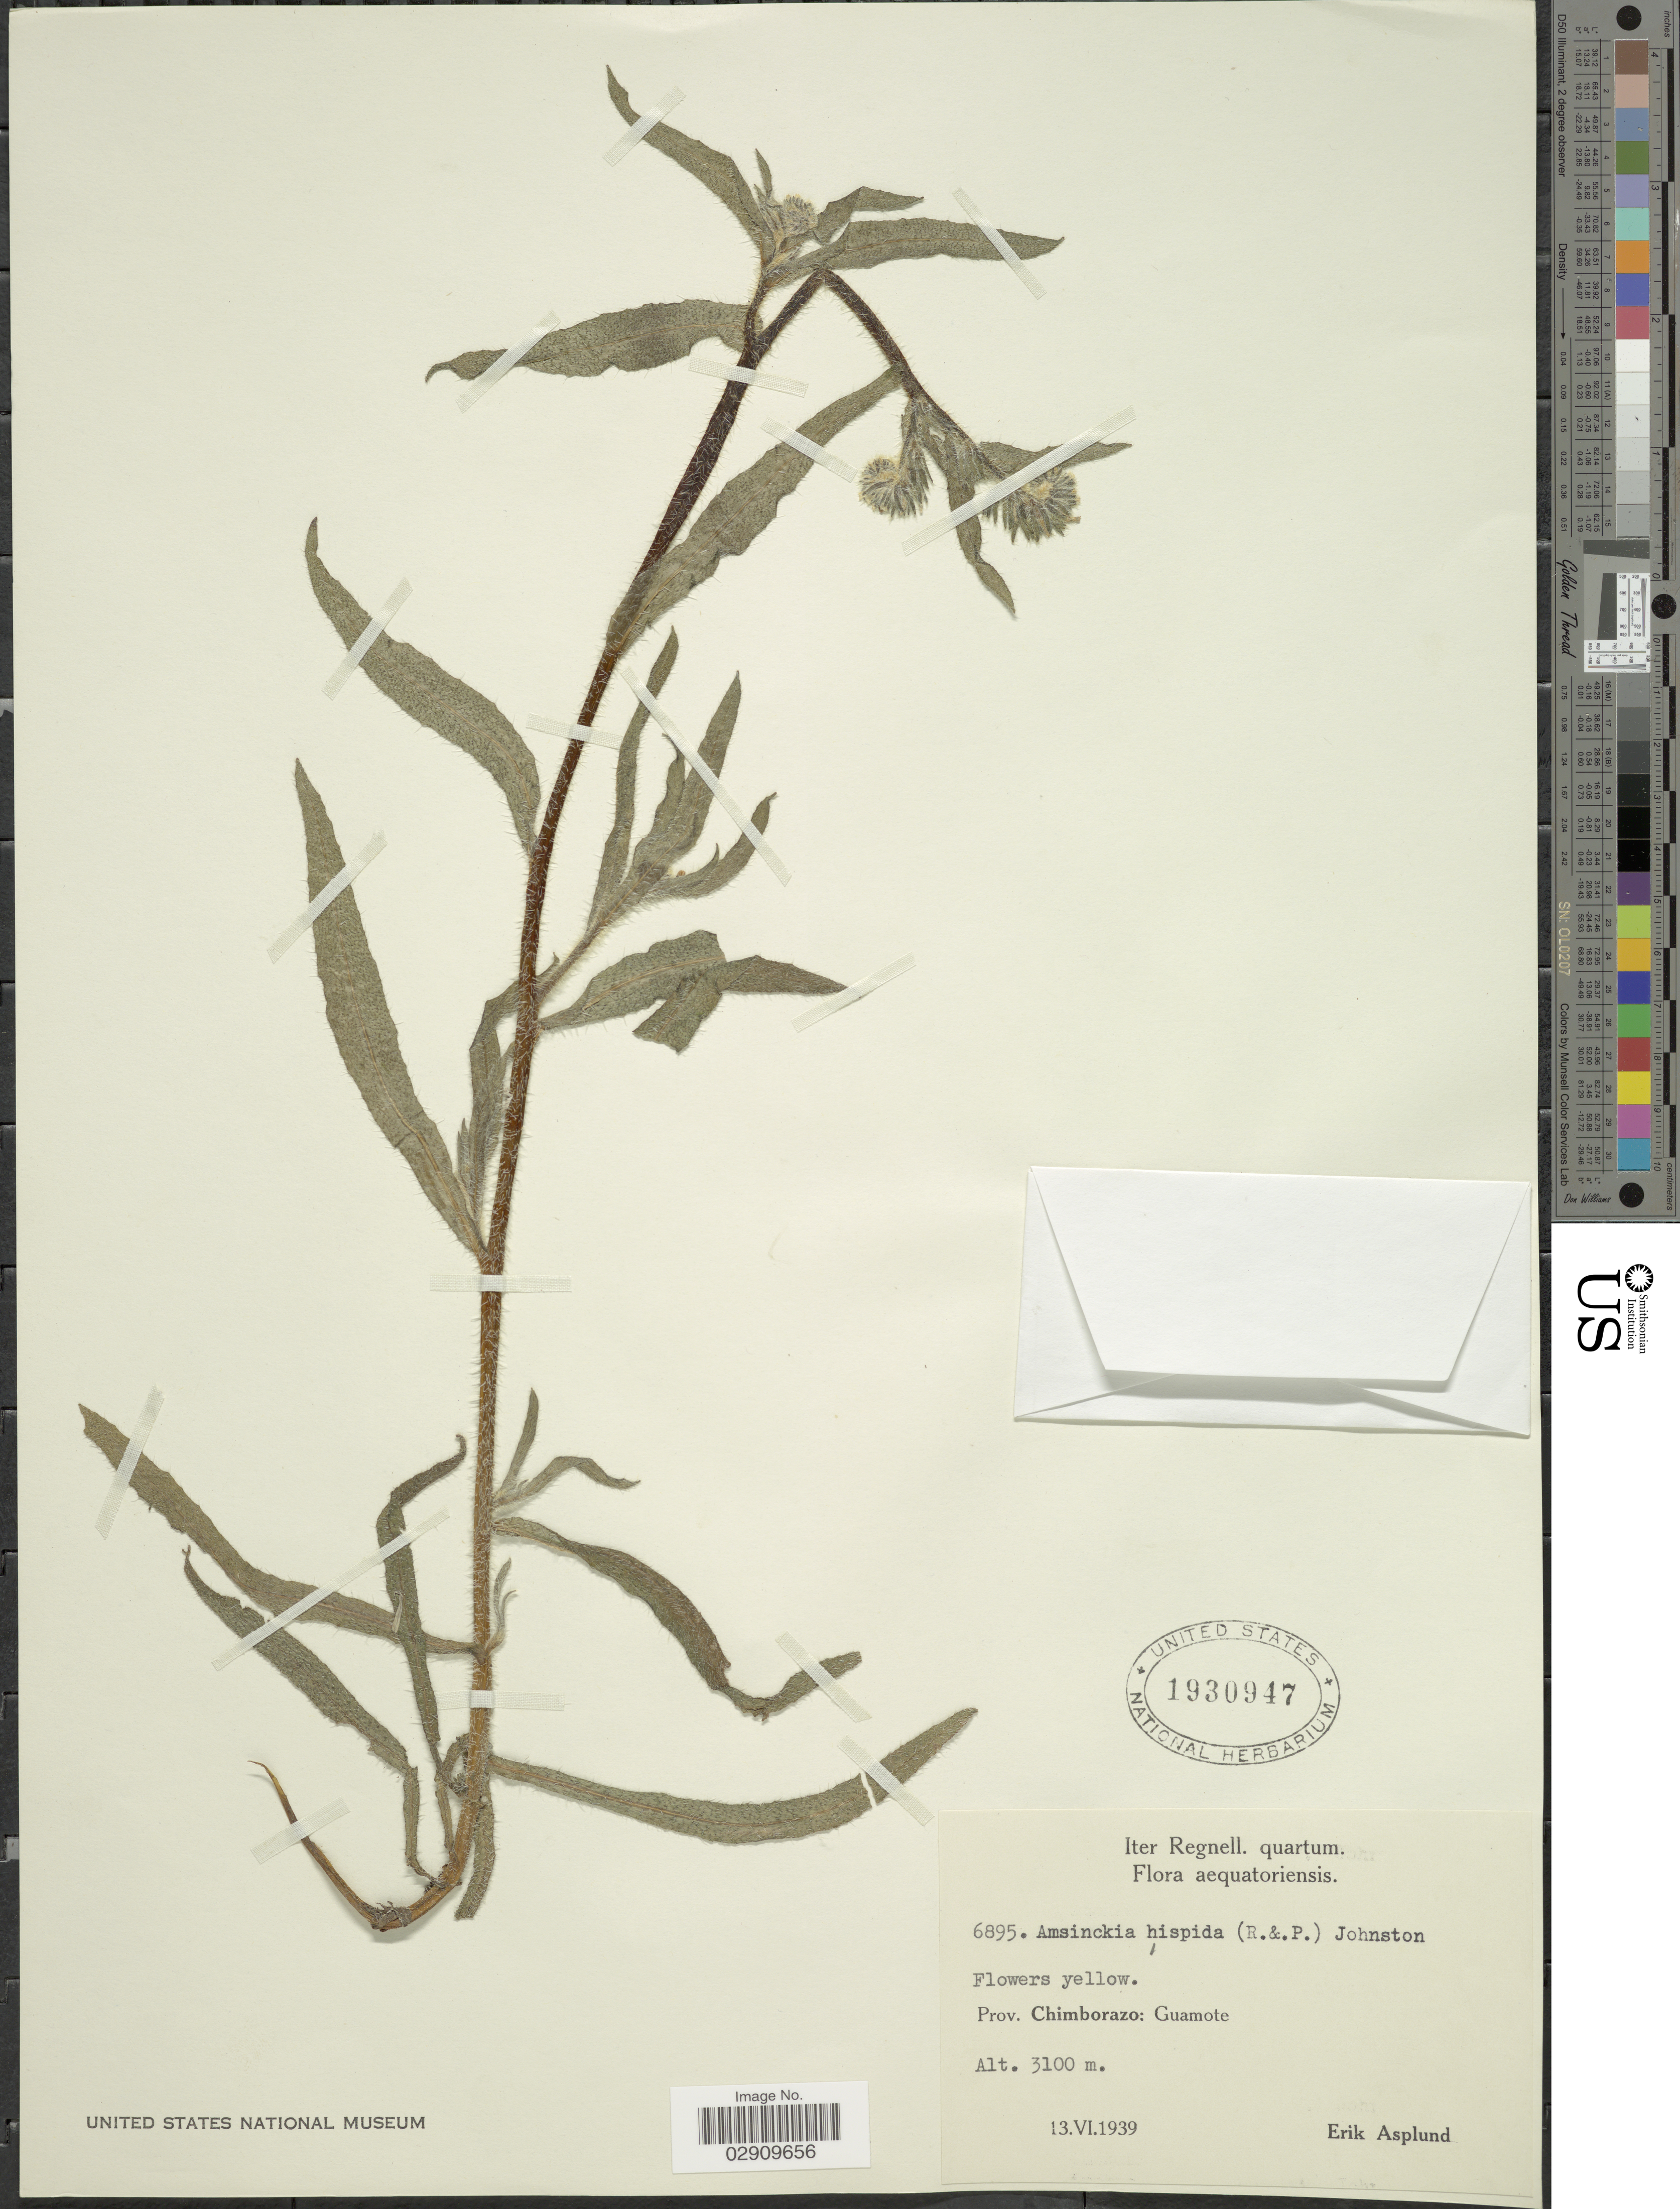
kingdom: Plantae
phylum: Tracheophyta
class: Magnoliopsida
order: Boraginales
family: Boraginaceae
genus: Amsinckia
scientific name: Amsinckia calycina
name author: (Moris) Chater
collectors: E. Asplund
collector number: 6895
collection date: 1939-06-13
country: Ecuador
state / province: Chimborazo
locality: Guamote.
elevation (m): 3100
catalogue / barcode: US 1930947